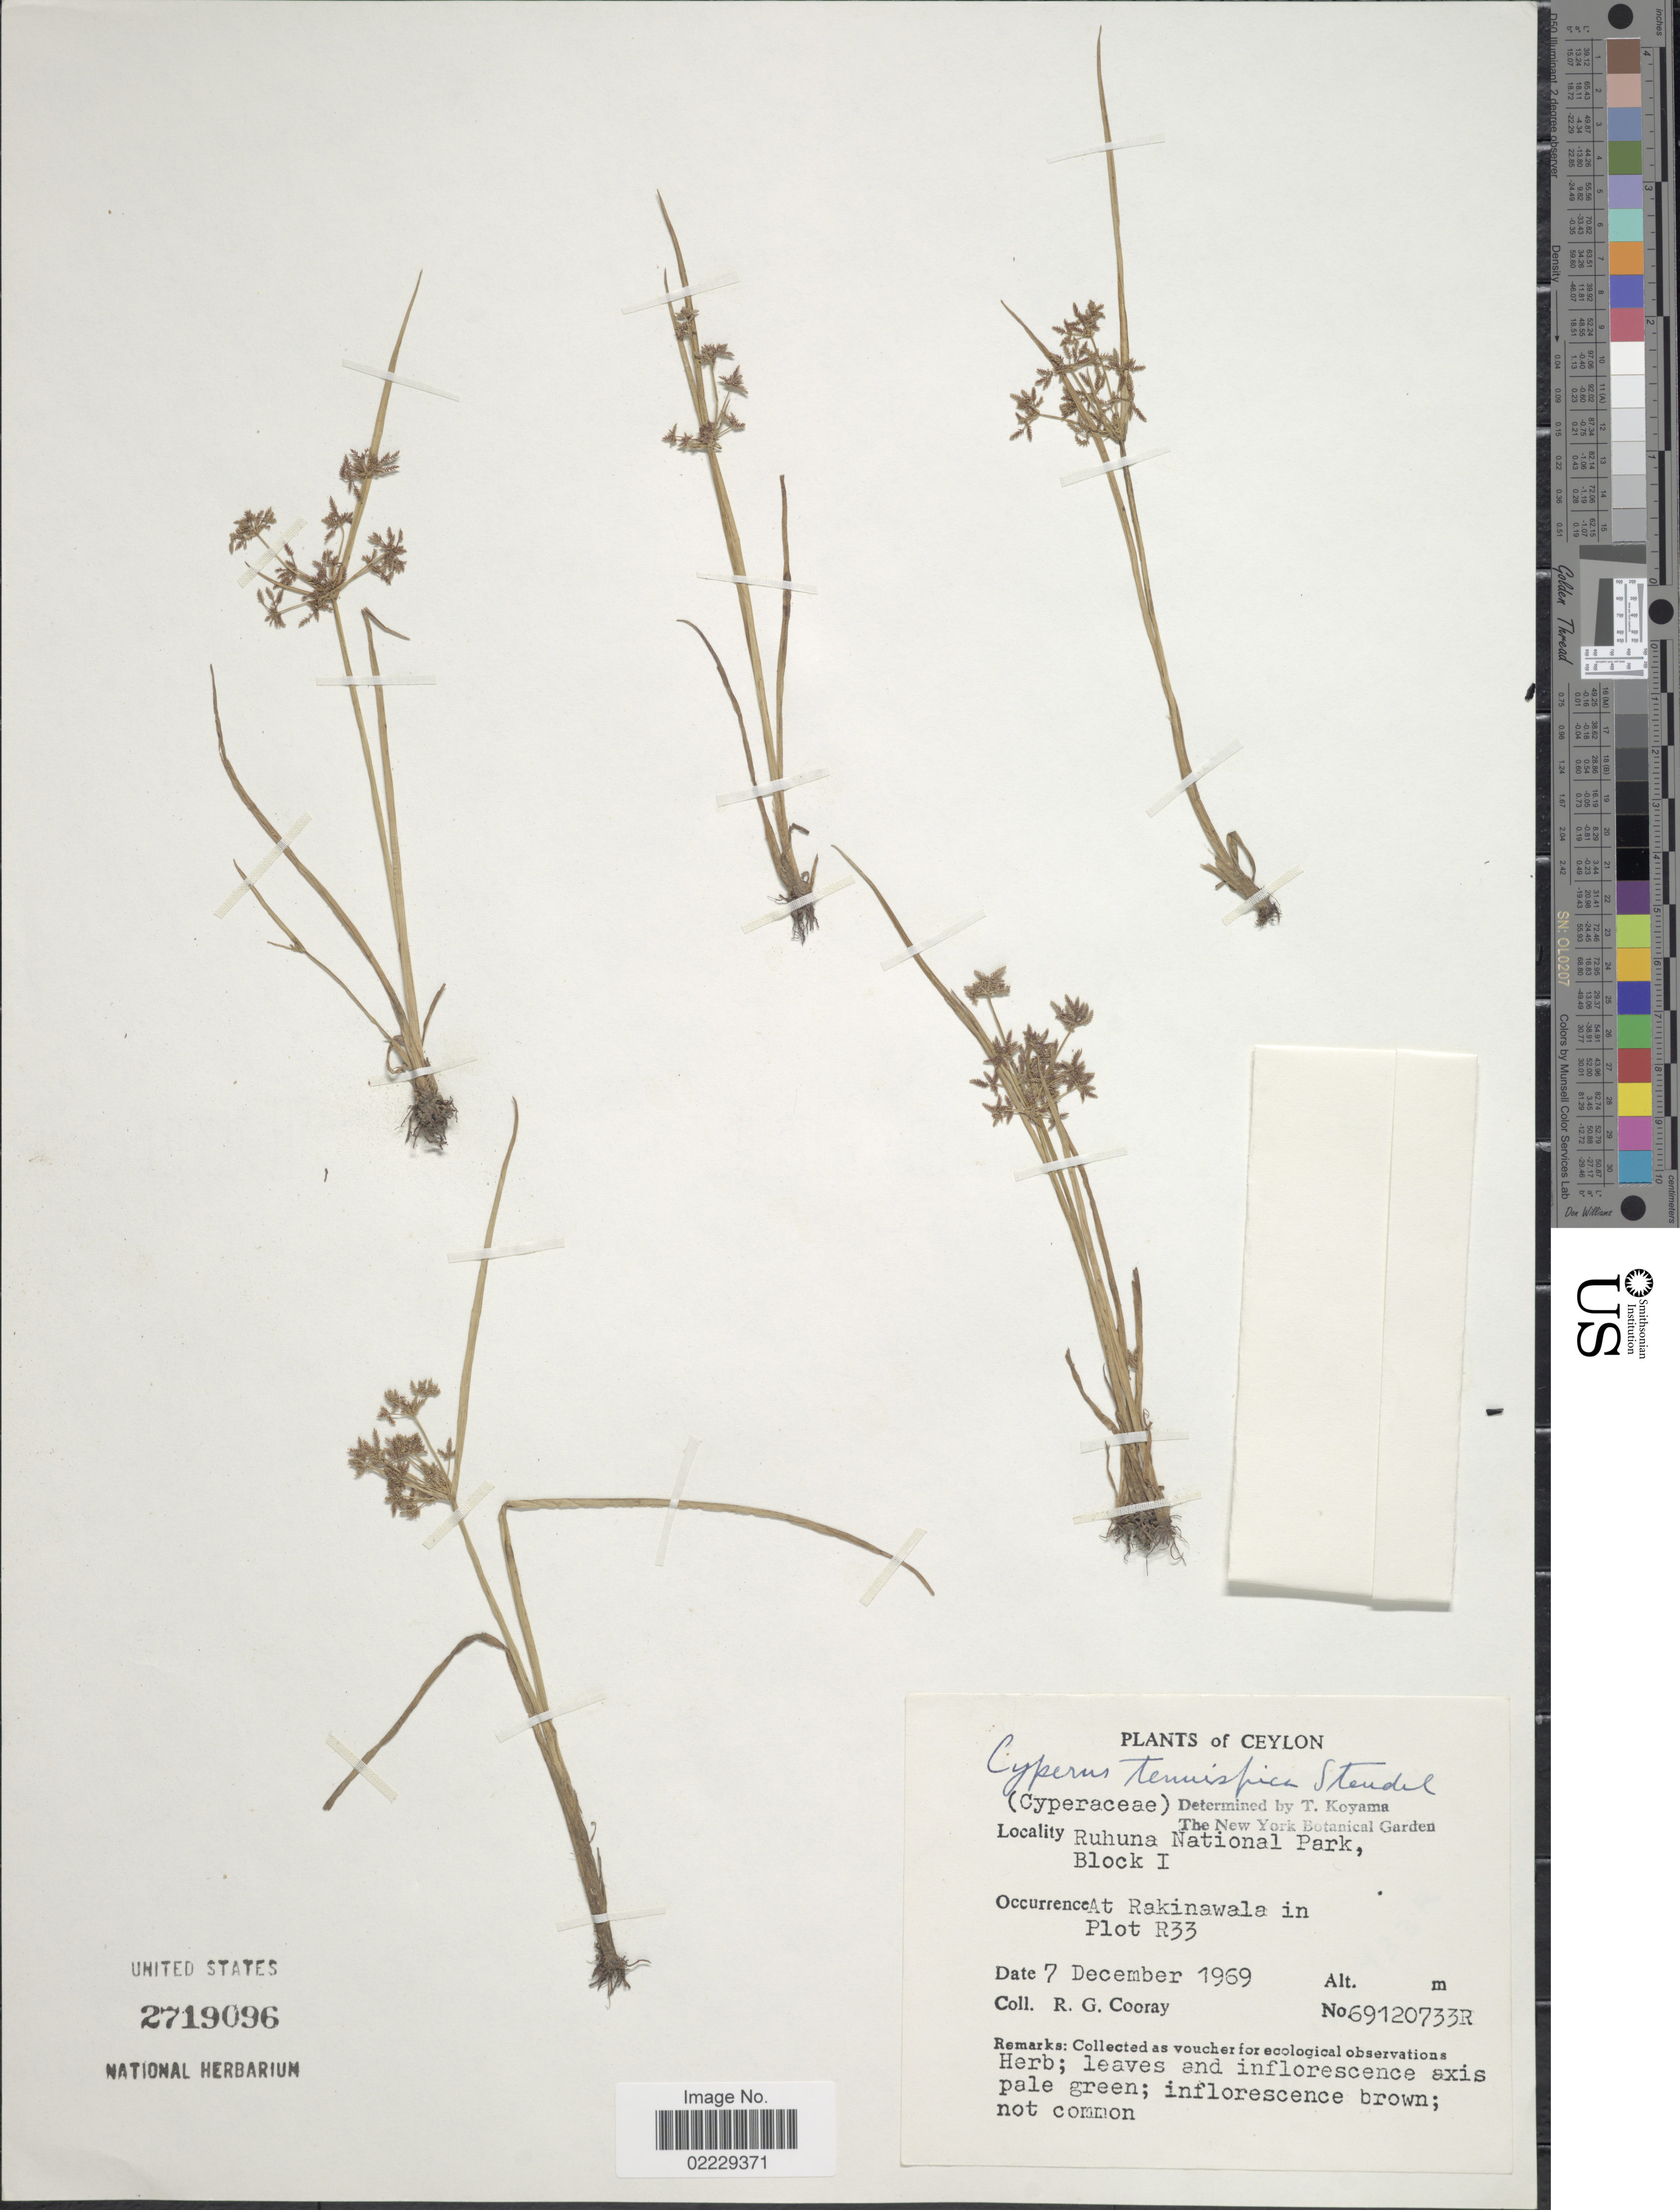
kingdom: Plantae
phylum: Tracheophyta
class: Liliopsida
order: Poales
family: Cyperaceae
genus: Cyperus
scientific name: Cyperus tenuispica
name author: Steud.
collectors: R. Cooray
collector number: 69120733R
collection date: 1969-12-07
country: Sri Lanka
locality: Ceylon, Ruhuna National Park, Block 1, at Rakinawala in Plot R33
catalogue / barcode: US 2719096